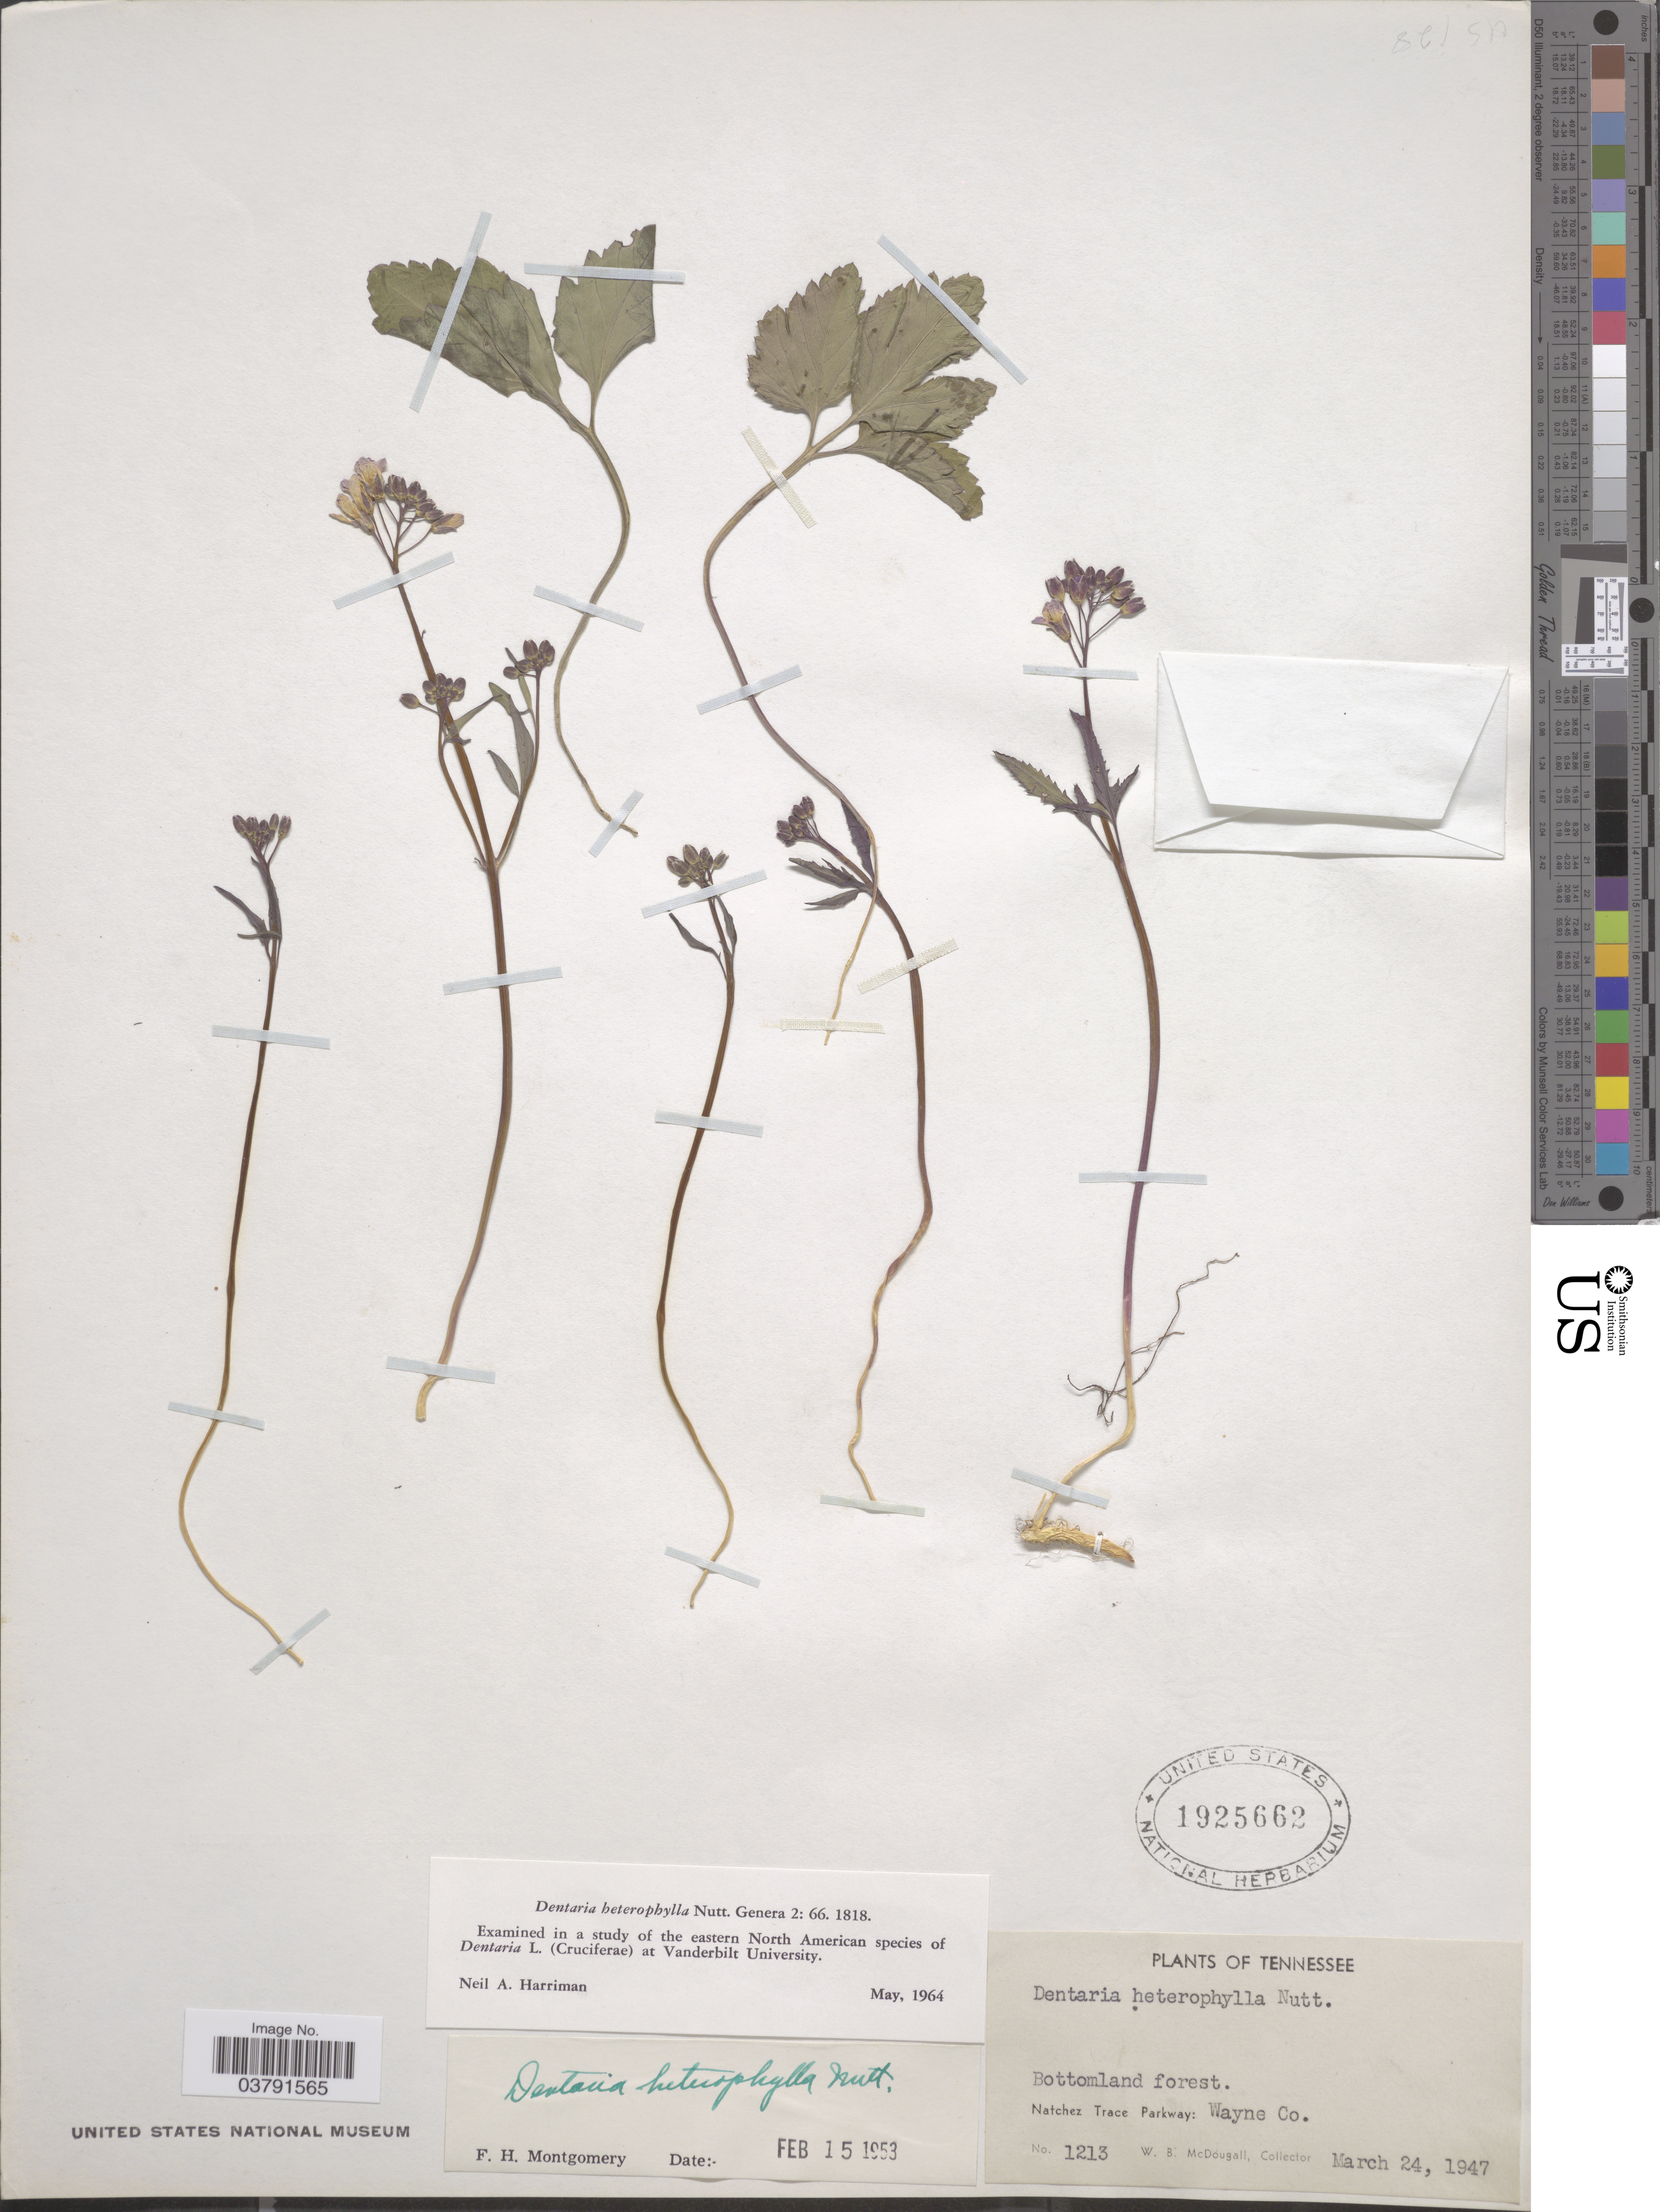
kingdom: Plantae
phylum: Tracheophyta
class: Magnoliopsida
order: Brassicales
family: Brassicaceae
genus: Dentaria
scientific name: Dentaria heterophylla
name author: Nutt.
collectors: W. B. McDougall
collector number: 1213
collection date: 1947-03-24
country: United States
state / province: Tennessee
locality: Natchez Trace Parkway: Wayne Co.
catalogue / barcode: US 1925662